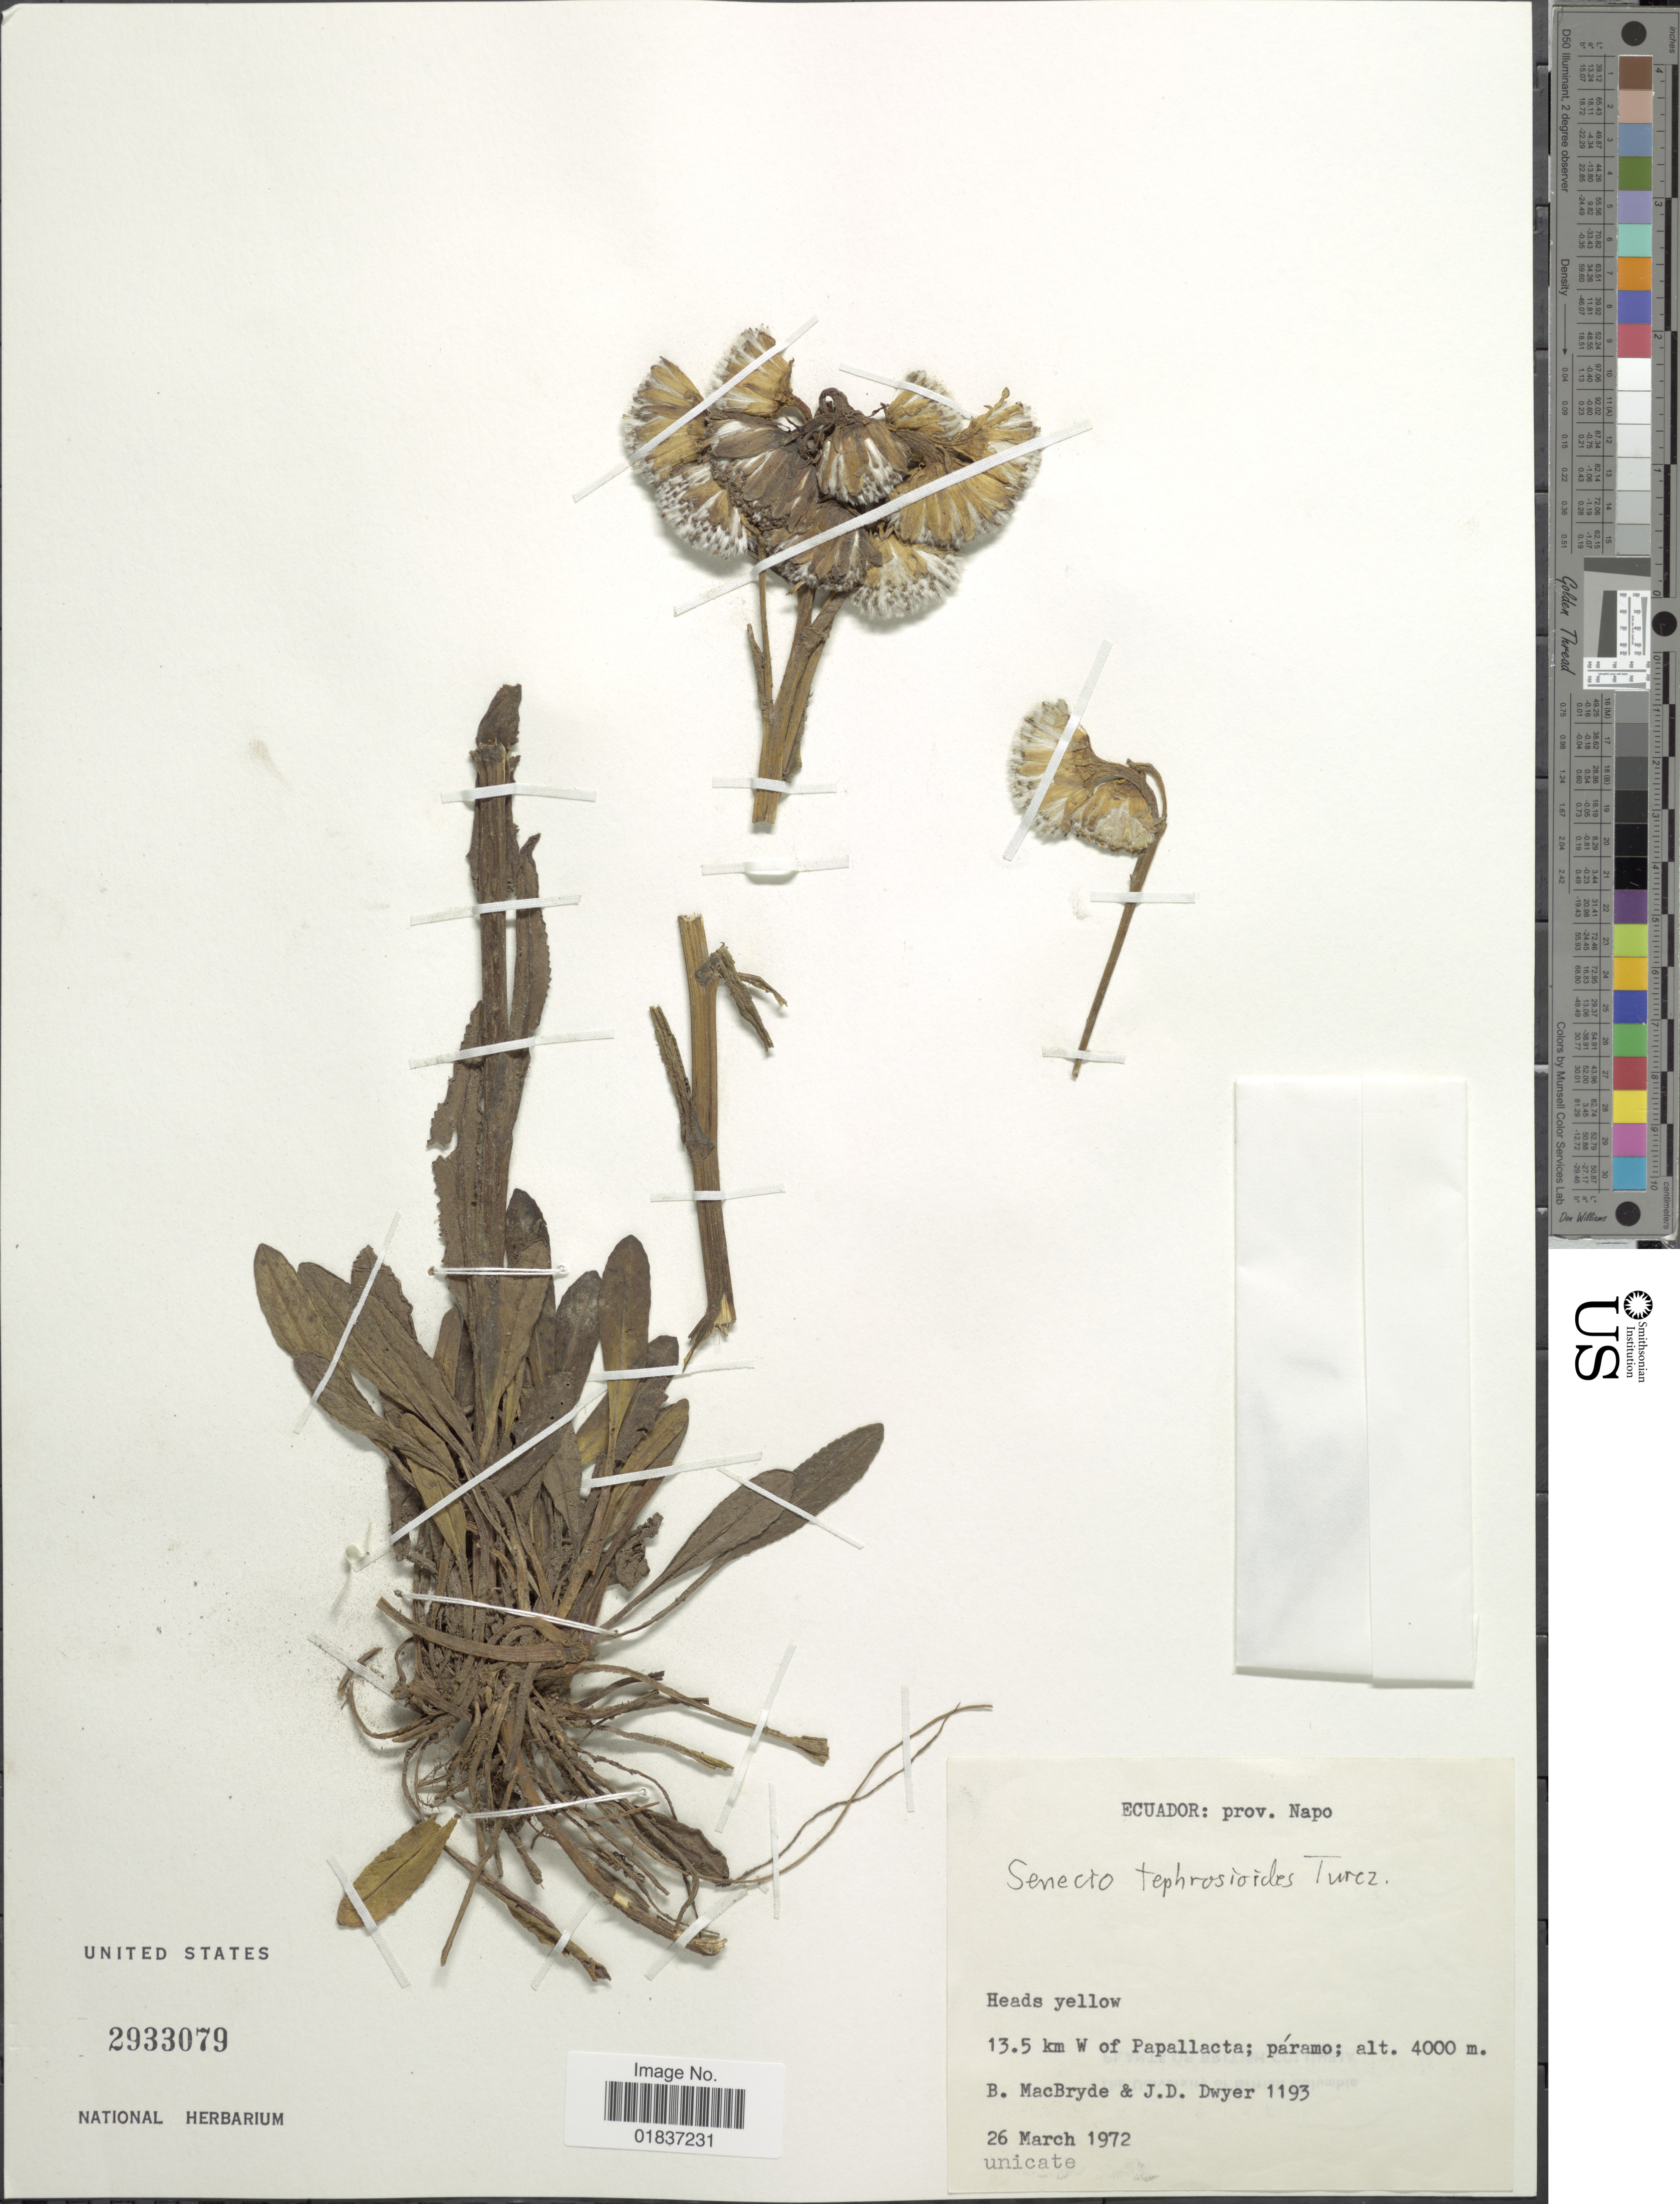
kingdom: Plantae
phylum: Tracheophyta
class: Magnoliopsida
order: Asterales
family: Asteraceae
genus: Senecio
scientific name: Senecio tephrosioides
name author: Turcz.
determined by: Salomon, Luciana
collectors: B. MacBryde & J. D. Dwyer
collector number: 1193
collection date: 1972-03-26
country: Ecuador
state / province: Napo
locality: Prov. Napo. 13.5 km W of Papallacta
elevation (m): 4000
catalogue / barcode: US 2933079